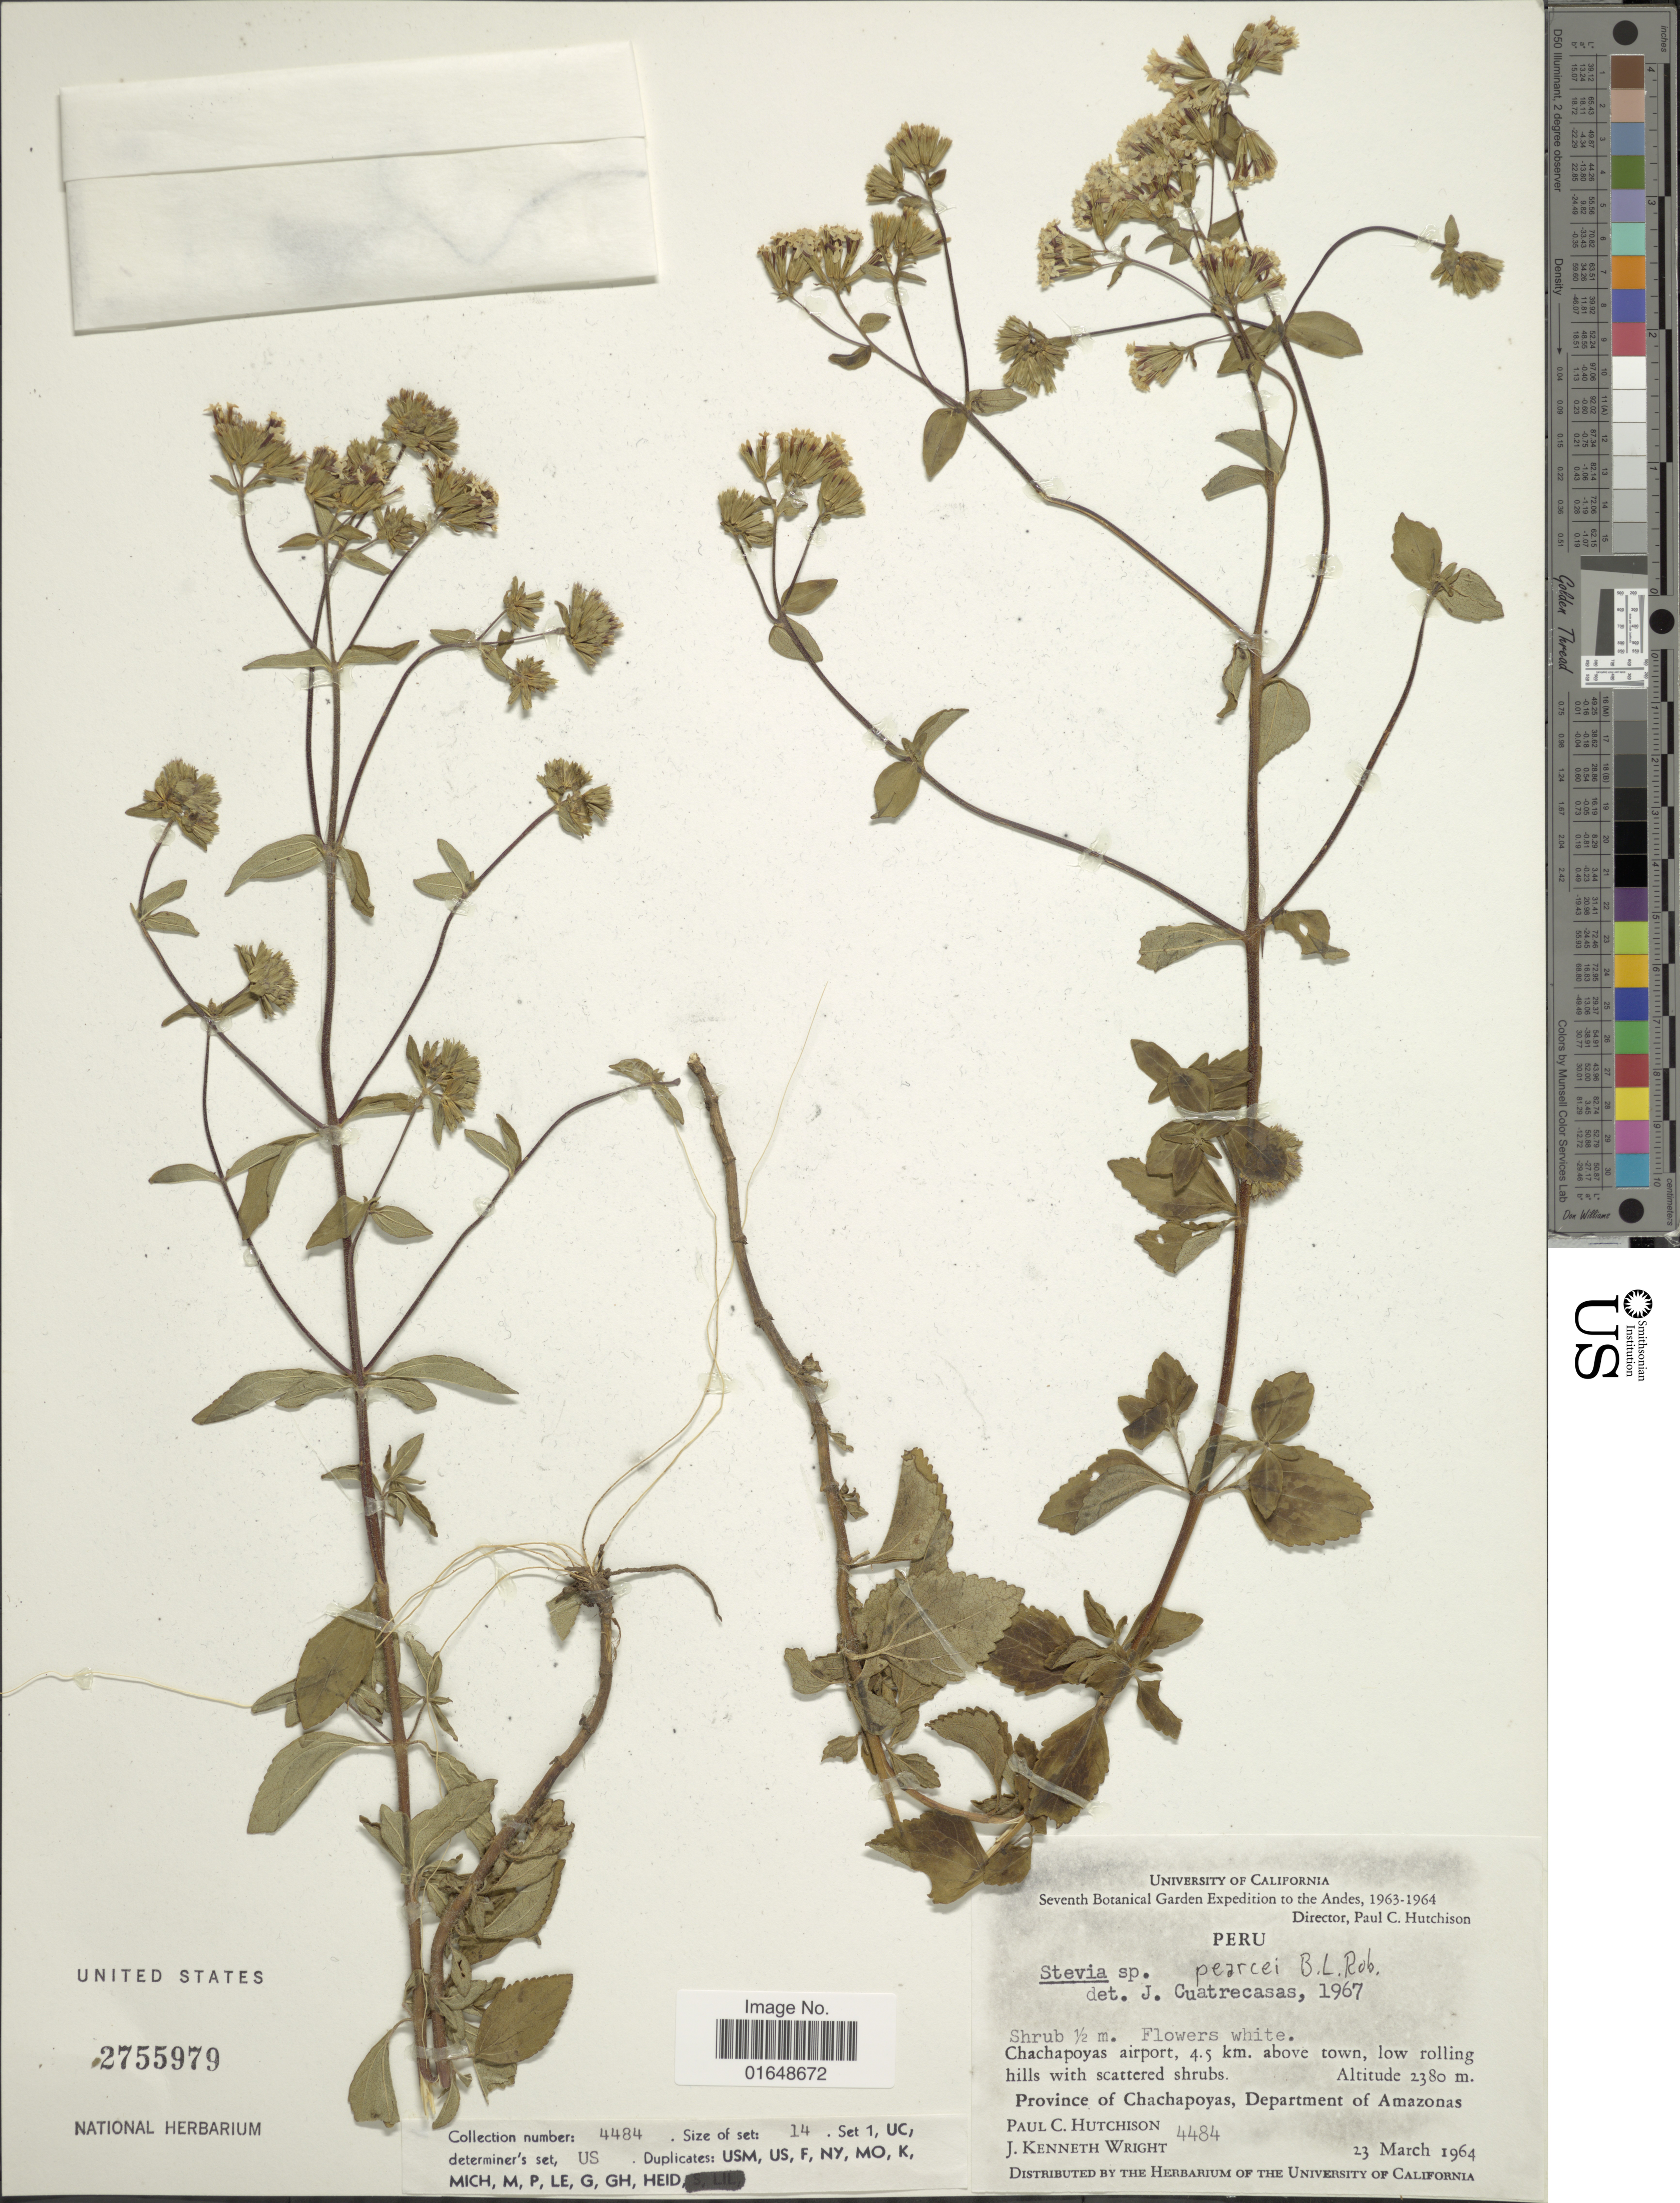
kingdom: Plantae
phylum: Tracheophyta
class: Magnoliopsida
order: Asterales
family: Asteraceae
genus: Stevia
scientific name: Stevia pearcei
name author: B.L. Rob. ex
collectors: P. C. Hutchison & J. K. Wright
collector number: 4484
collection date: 1964-03-23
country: Peru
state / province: Amazonas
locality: Chachapoyas airport, 4.5 km. above town, low rolling hills with scattered shrubs. Province of Chachapoyas, Department of Amazonas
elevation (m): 2380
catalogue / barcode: US 2755979